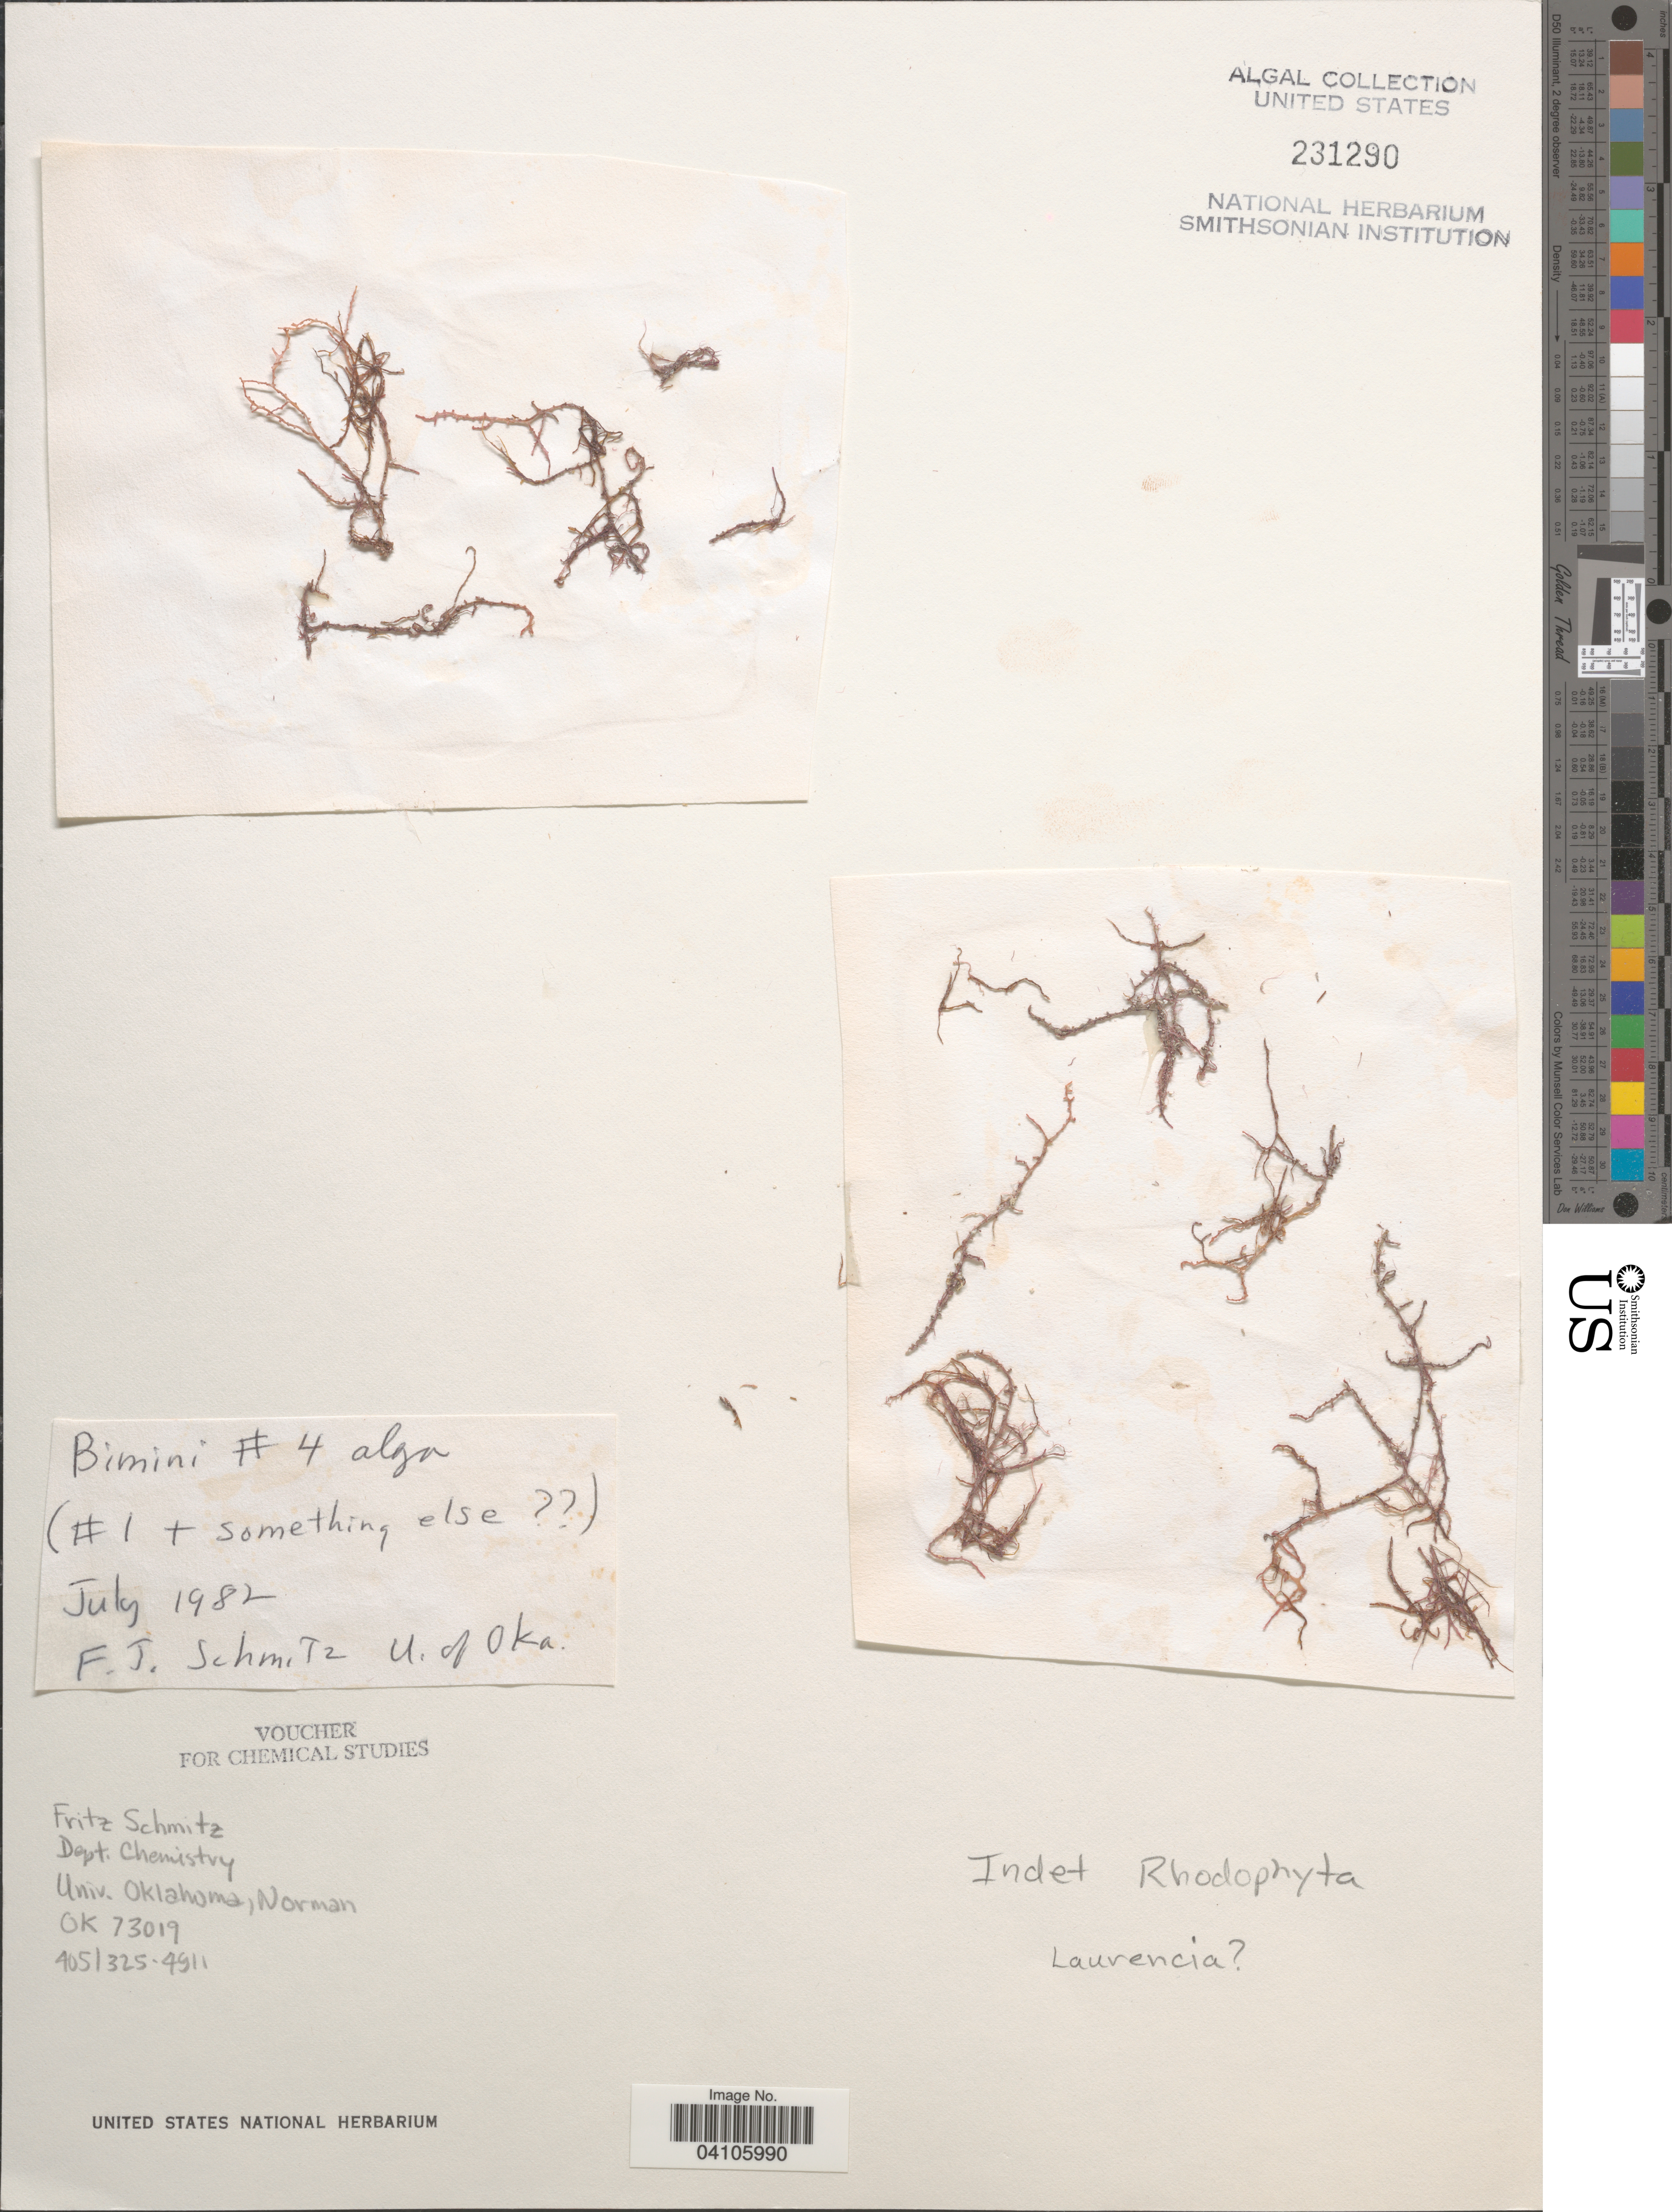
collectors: F. Schmitz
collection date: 1982-07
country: Bahamas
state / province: Bimini and Cat Cay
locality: Bimini.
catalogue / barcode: US 231290